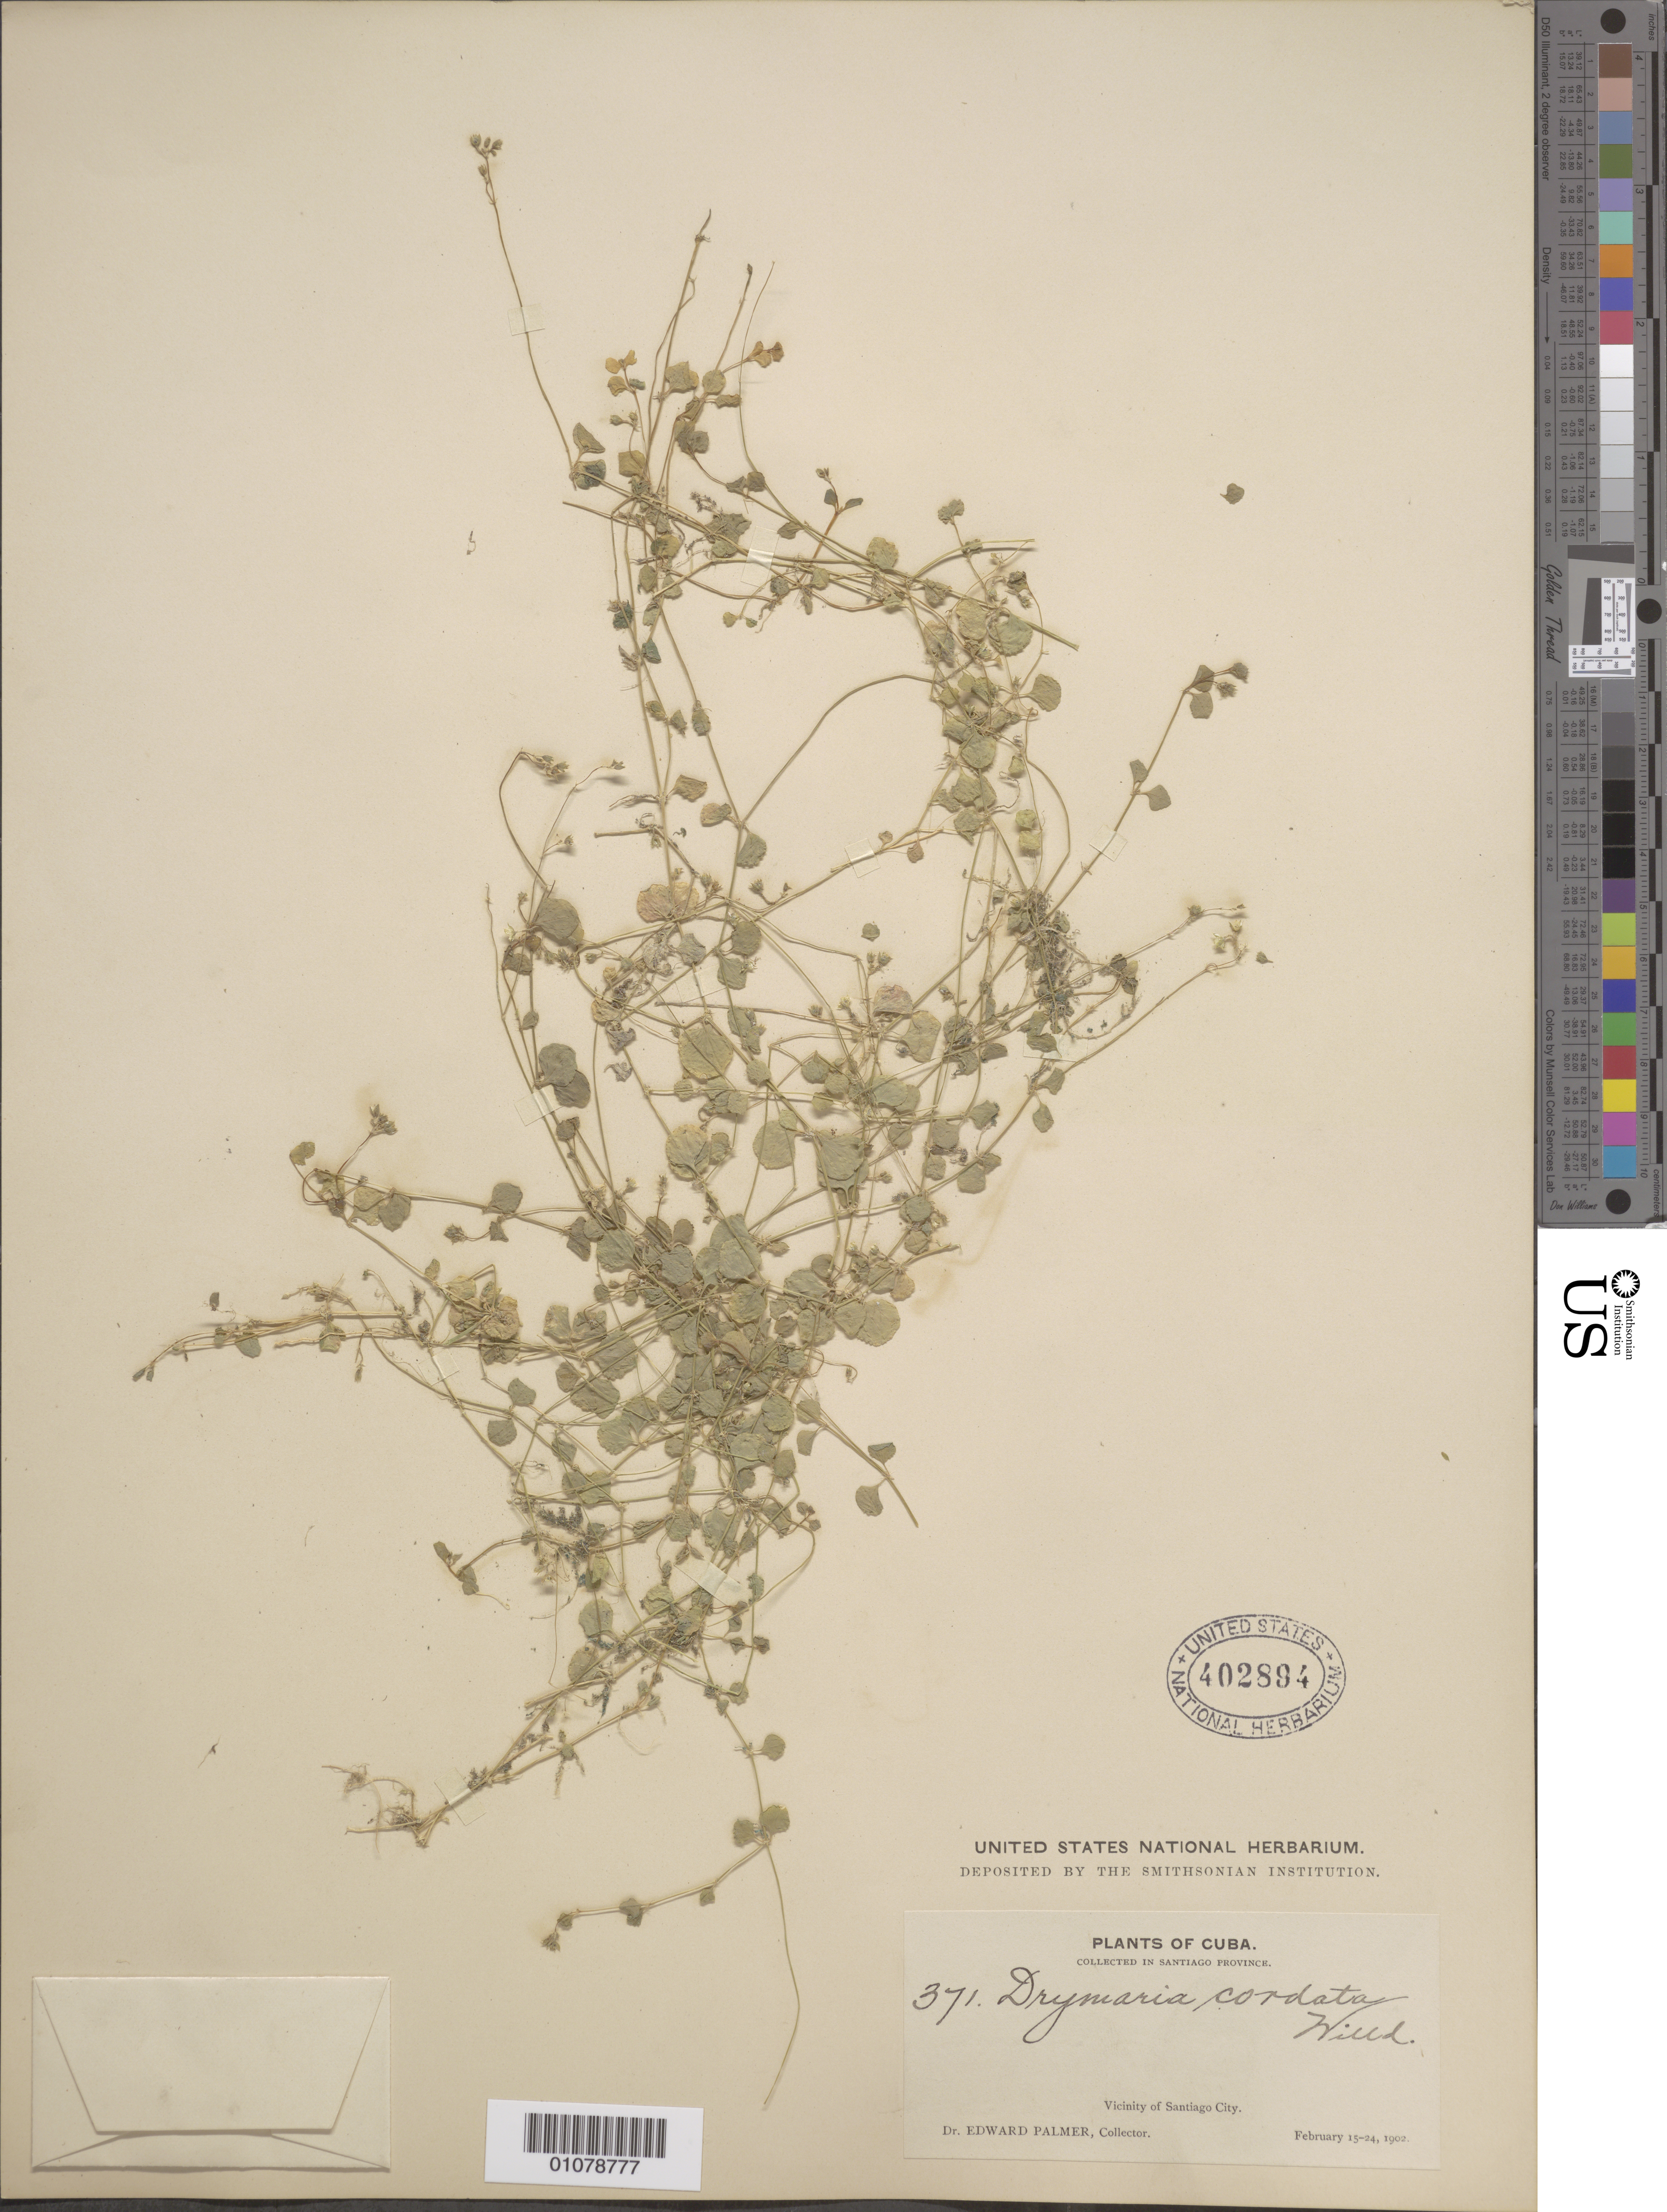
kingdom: Plantae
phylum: Tracheophyta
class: Magnoliopsida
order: Caryophyllales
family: Caryophyllaceae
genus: Drymaria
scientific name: Drymaria cordata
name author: (L.) Willd. ex Schult.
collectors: E. Palmer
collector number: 371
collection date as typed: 15 Feb 1902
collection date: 1902-02-15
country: Cuba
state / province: Santiago de Cuba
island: Cuba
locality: Vicinity of Santiago City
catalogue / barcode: US 402894